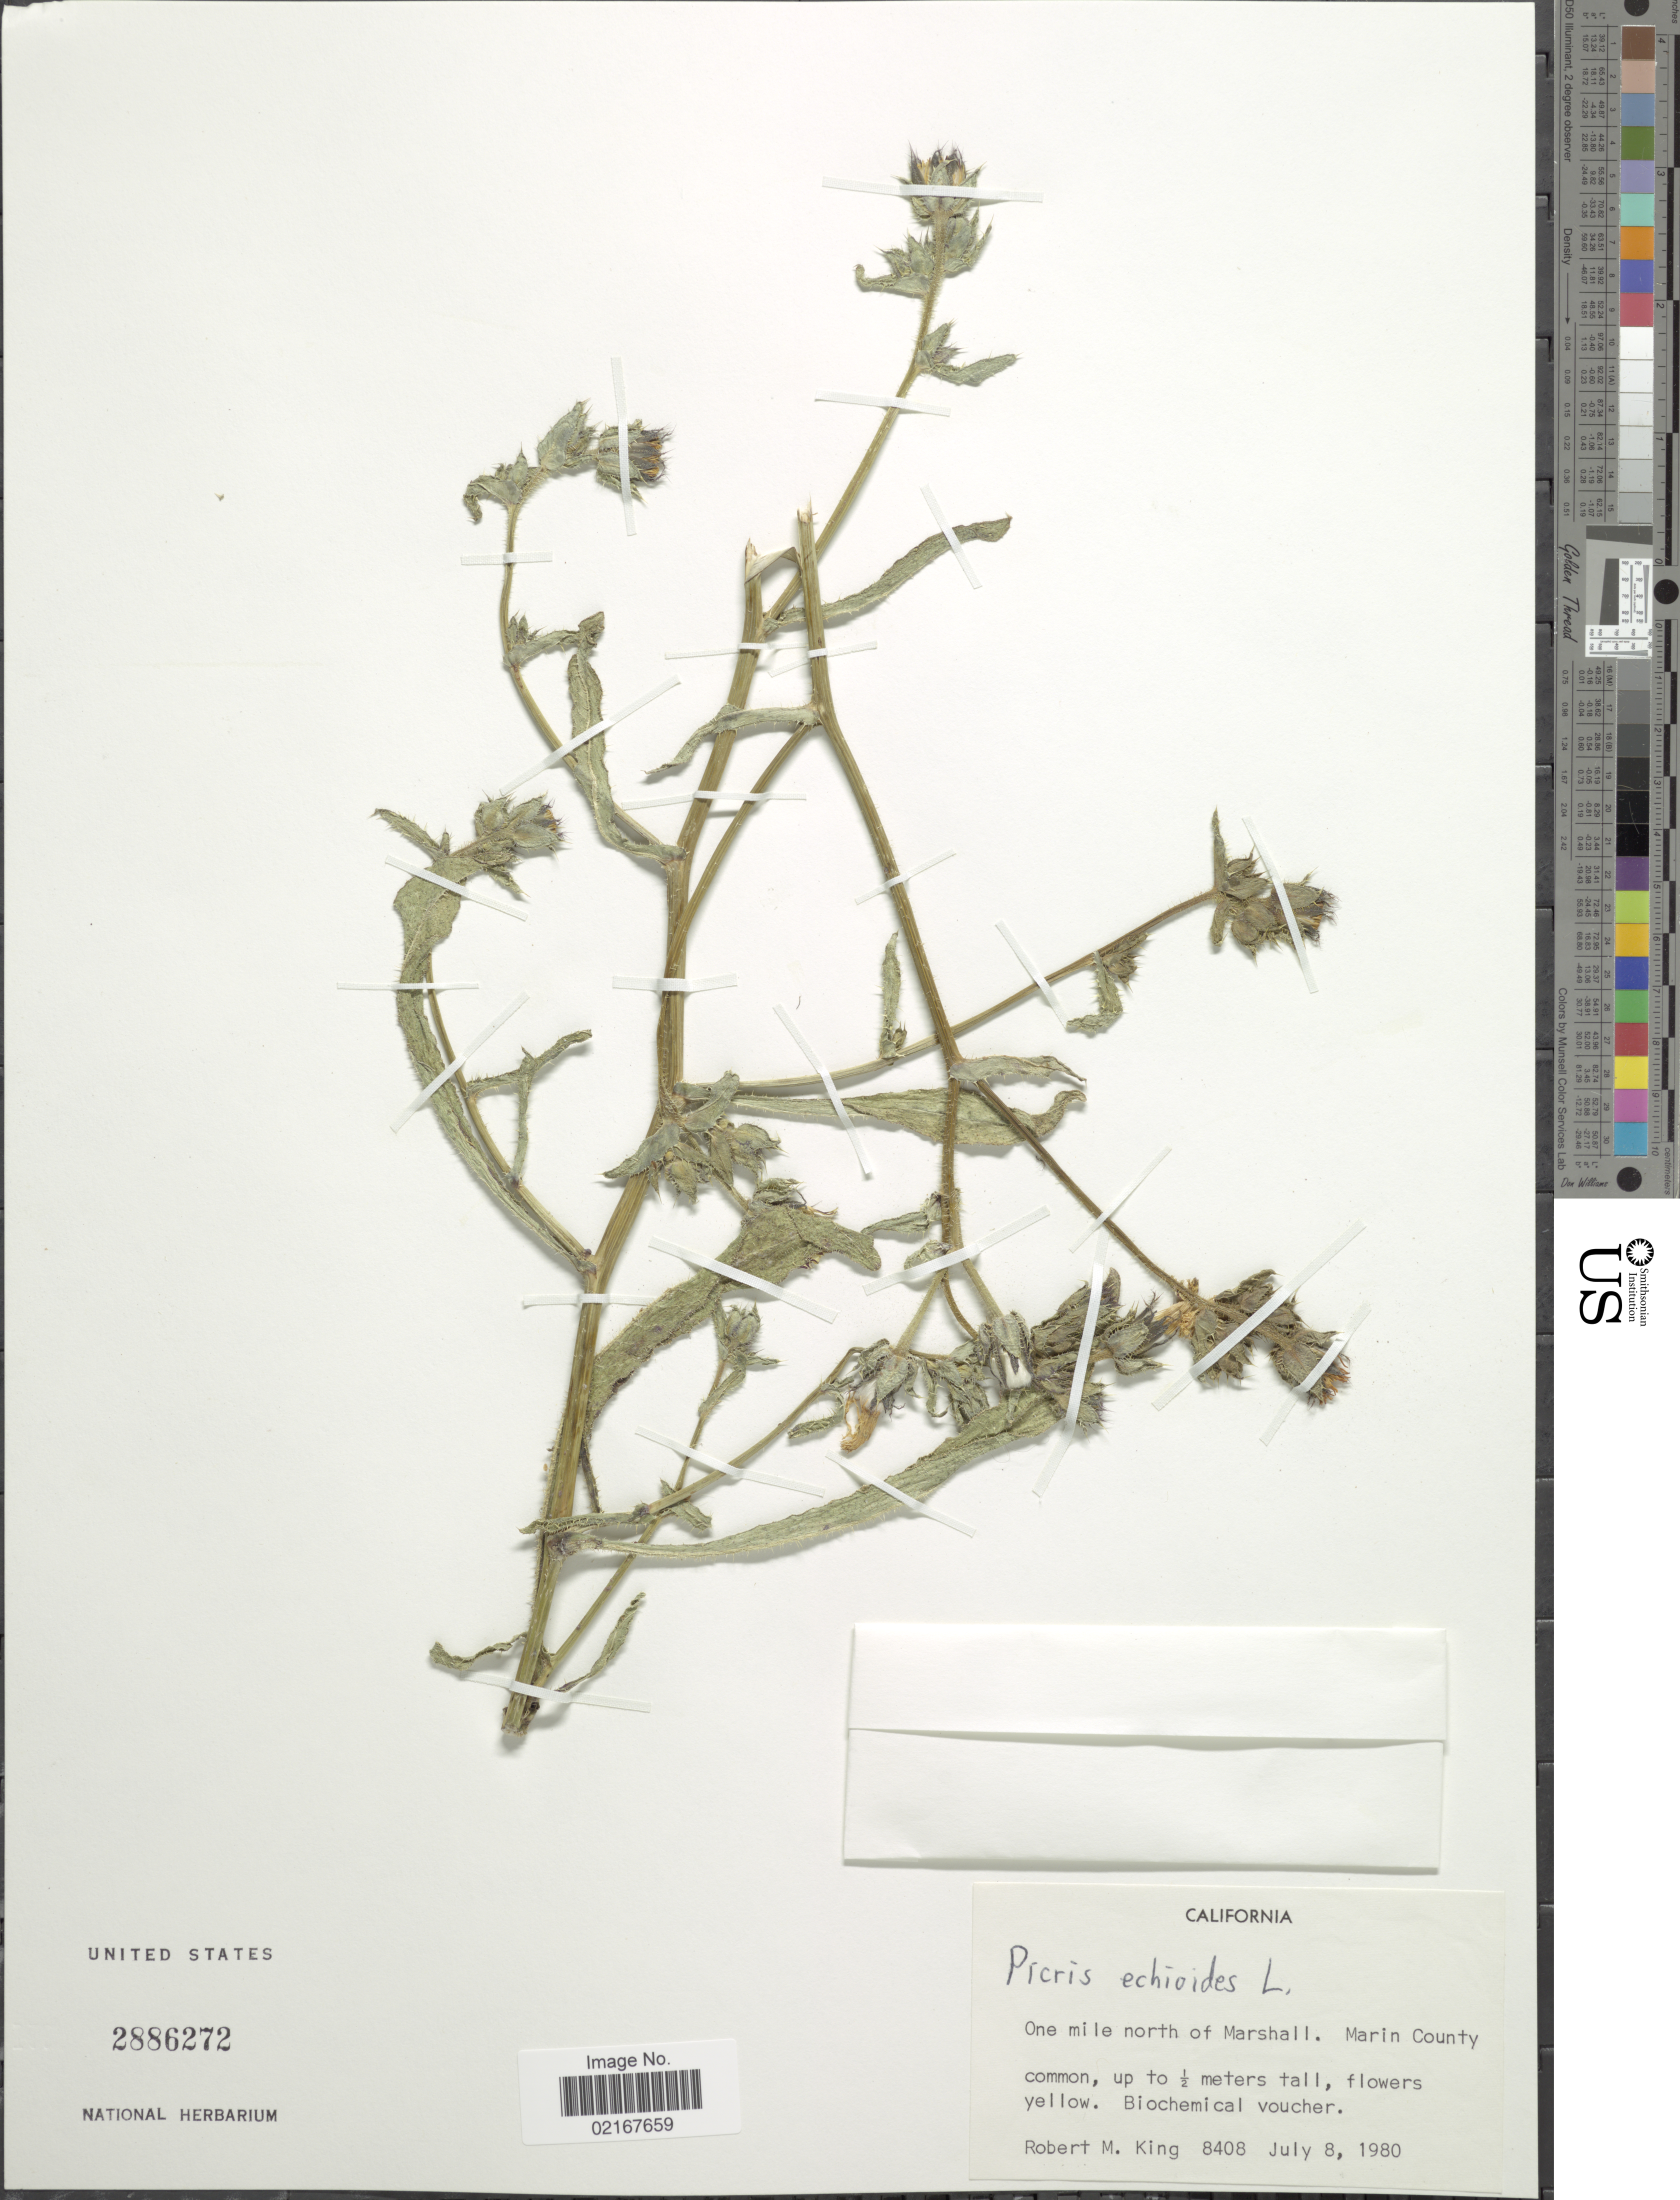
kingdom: Plantae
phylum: Tracheophyta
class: Magnoliopsida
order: Asterales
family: Asteraceae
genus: Helminthotheca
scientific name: Helminthotheca echioides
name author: (L.) Holub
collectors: R. M. King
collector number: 8408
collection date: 1980-07-08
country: United States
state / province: California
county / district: Marin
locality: One mile north of Marshall, Marin County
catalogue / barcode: US 2886272